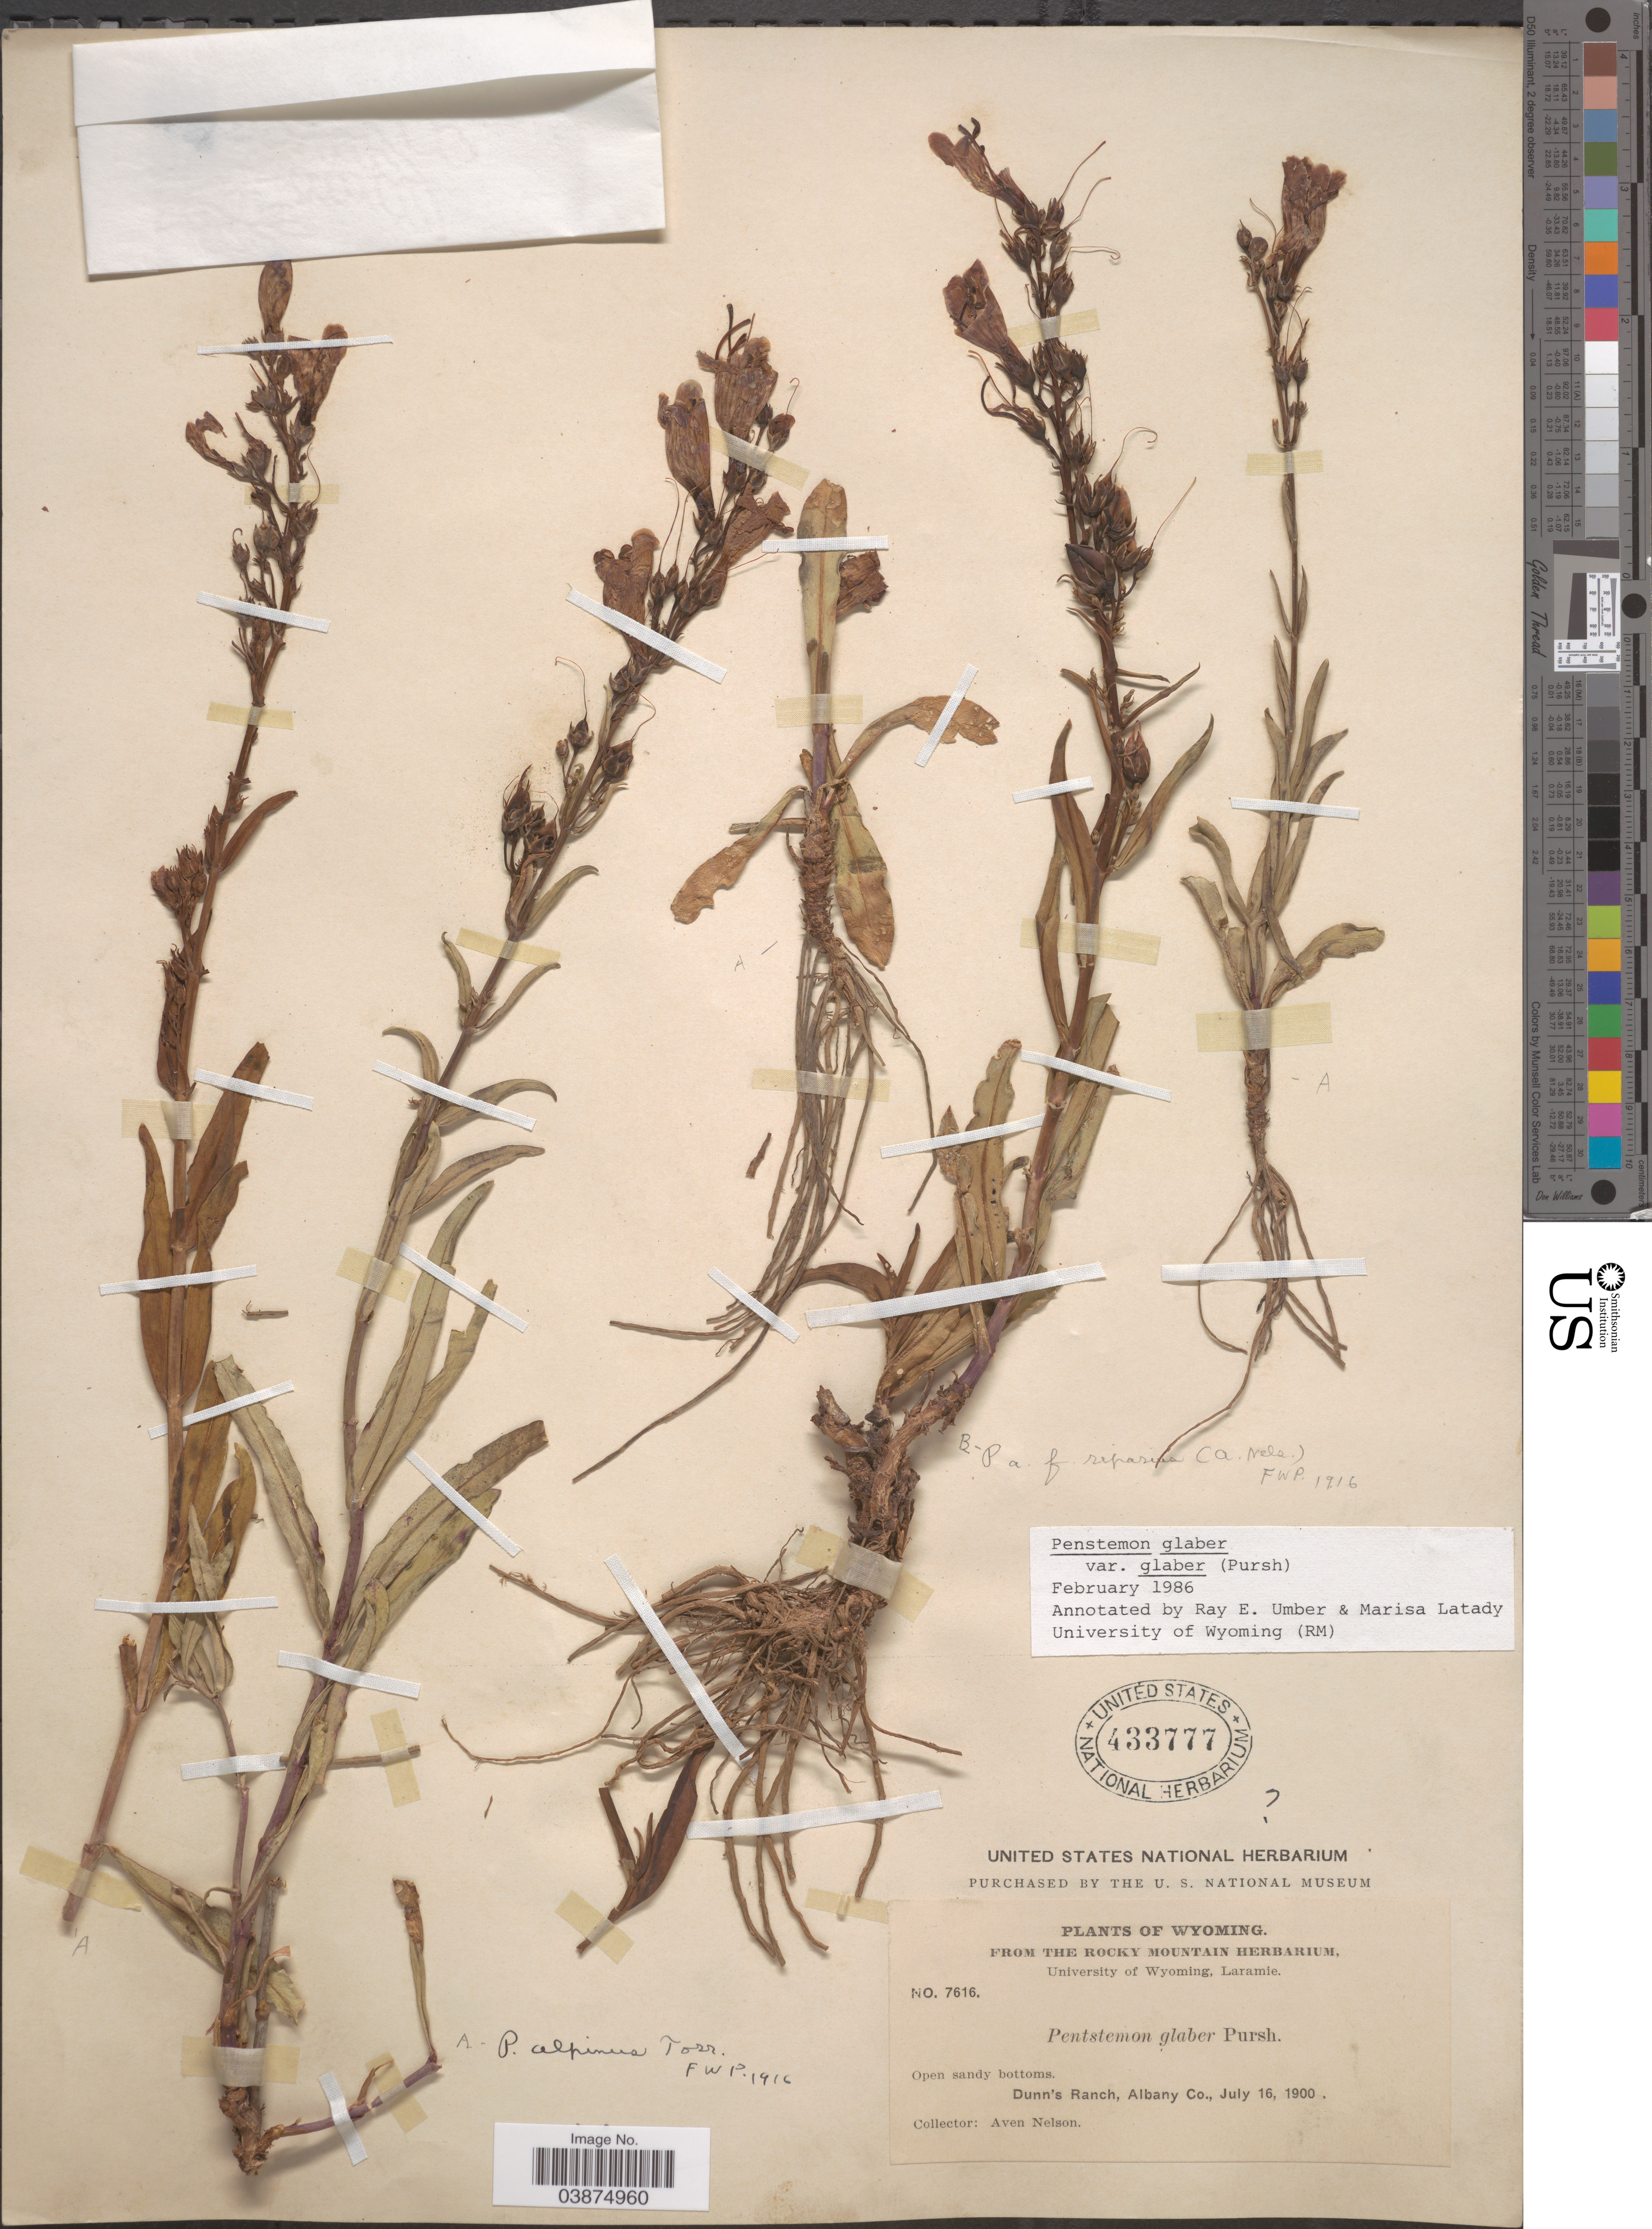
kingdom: Plantae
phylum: Tracheophyta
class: Magnoliopsida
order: Lamiales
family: Plantaginaceae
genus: Penstemon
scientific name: Penstemon glaber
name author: Pursh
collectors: A. Nelson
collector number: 7616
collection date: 1900-07-16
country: United States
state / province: Wyoming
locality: Open sandy bottoms. Dunn's Ranch, Albany Co.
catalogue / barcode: US 433777